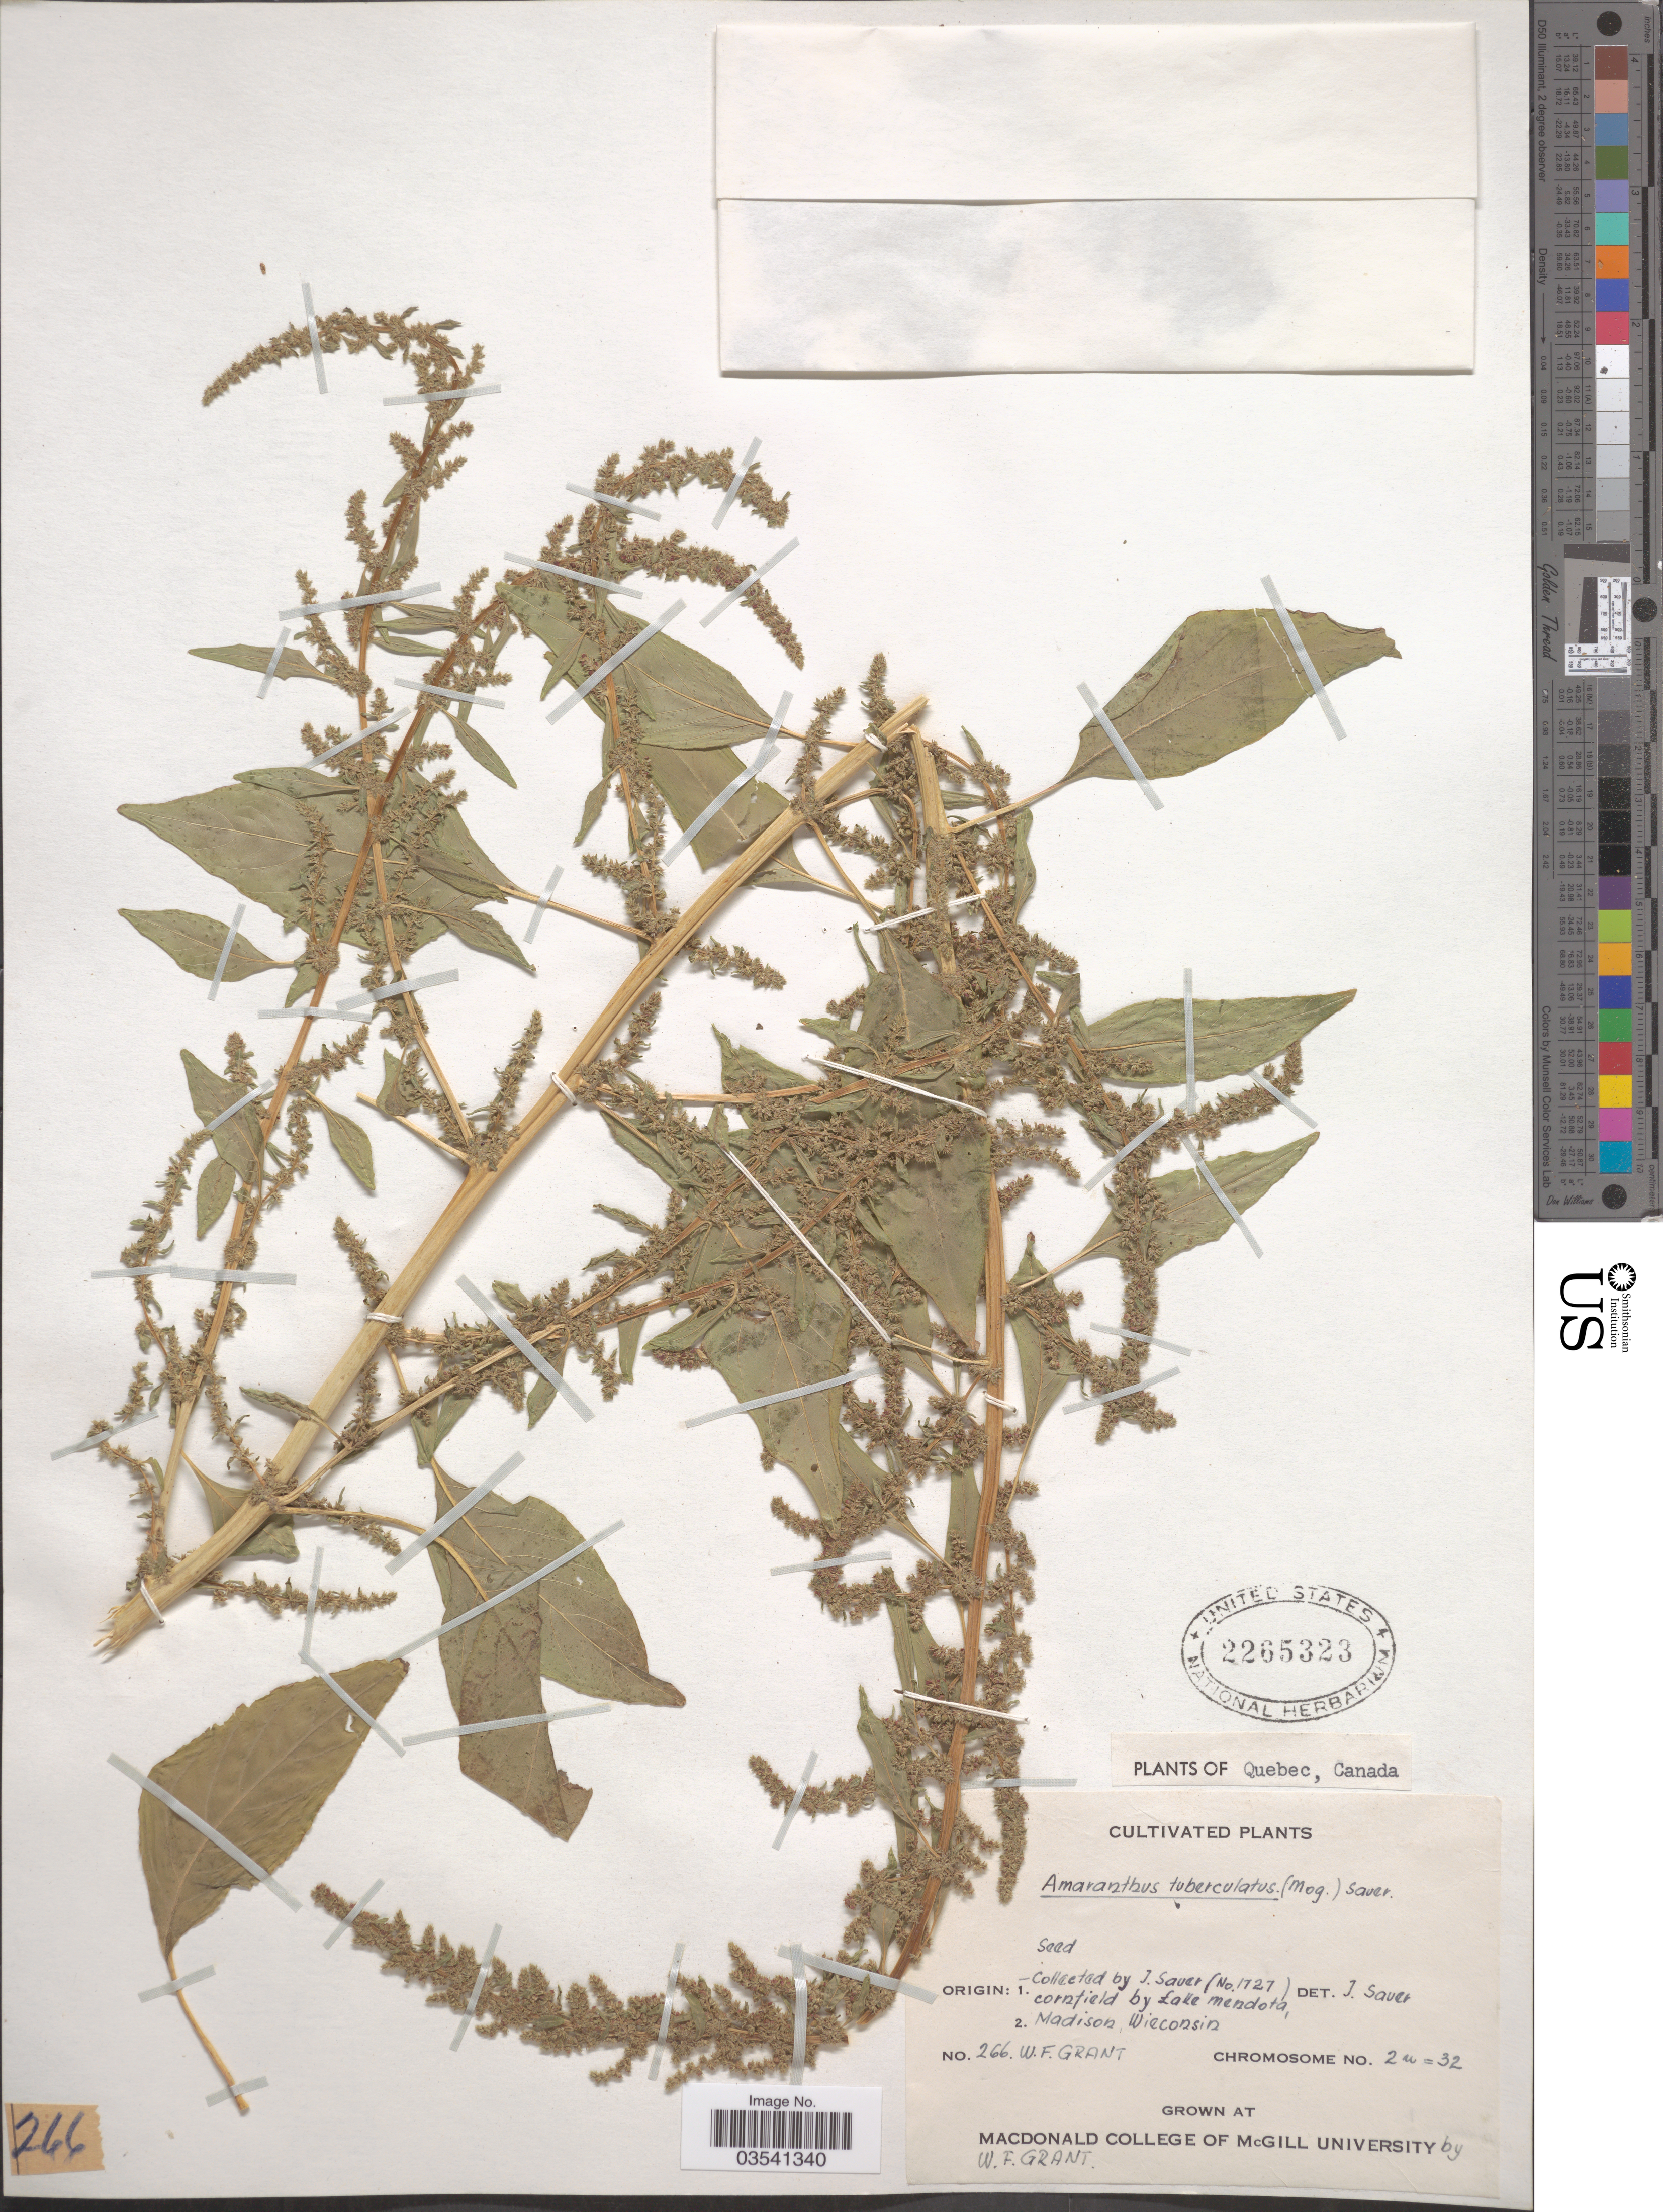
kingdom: Plantae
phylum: Tracheophyta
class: Magnoliopsida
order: Caryophyllales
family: Amaranthaceae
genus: Amaranthus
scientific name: Amaranthus tuberculatus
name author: (Moq.) J.D. Sauer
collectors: W. Grant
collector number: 266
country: Canada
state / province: Quebec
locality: Grown at MacDonald College of McGill University.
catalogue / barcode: US 2265323